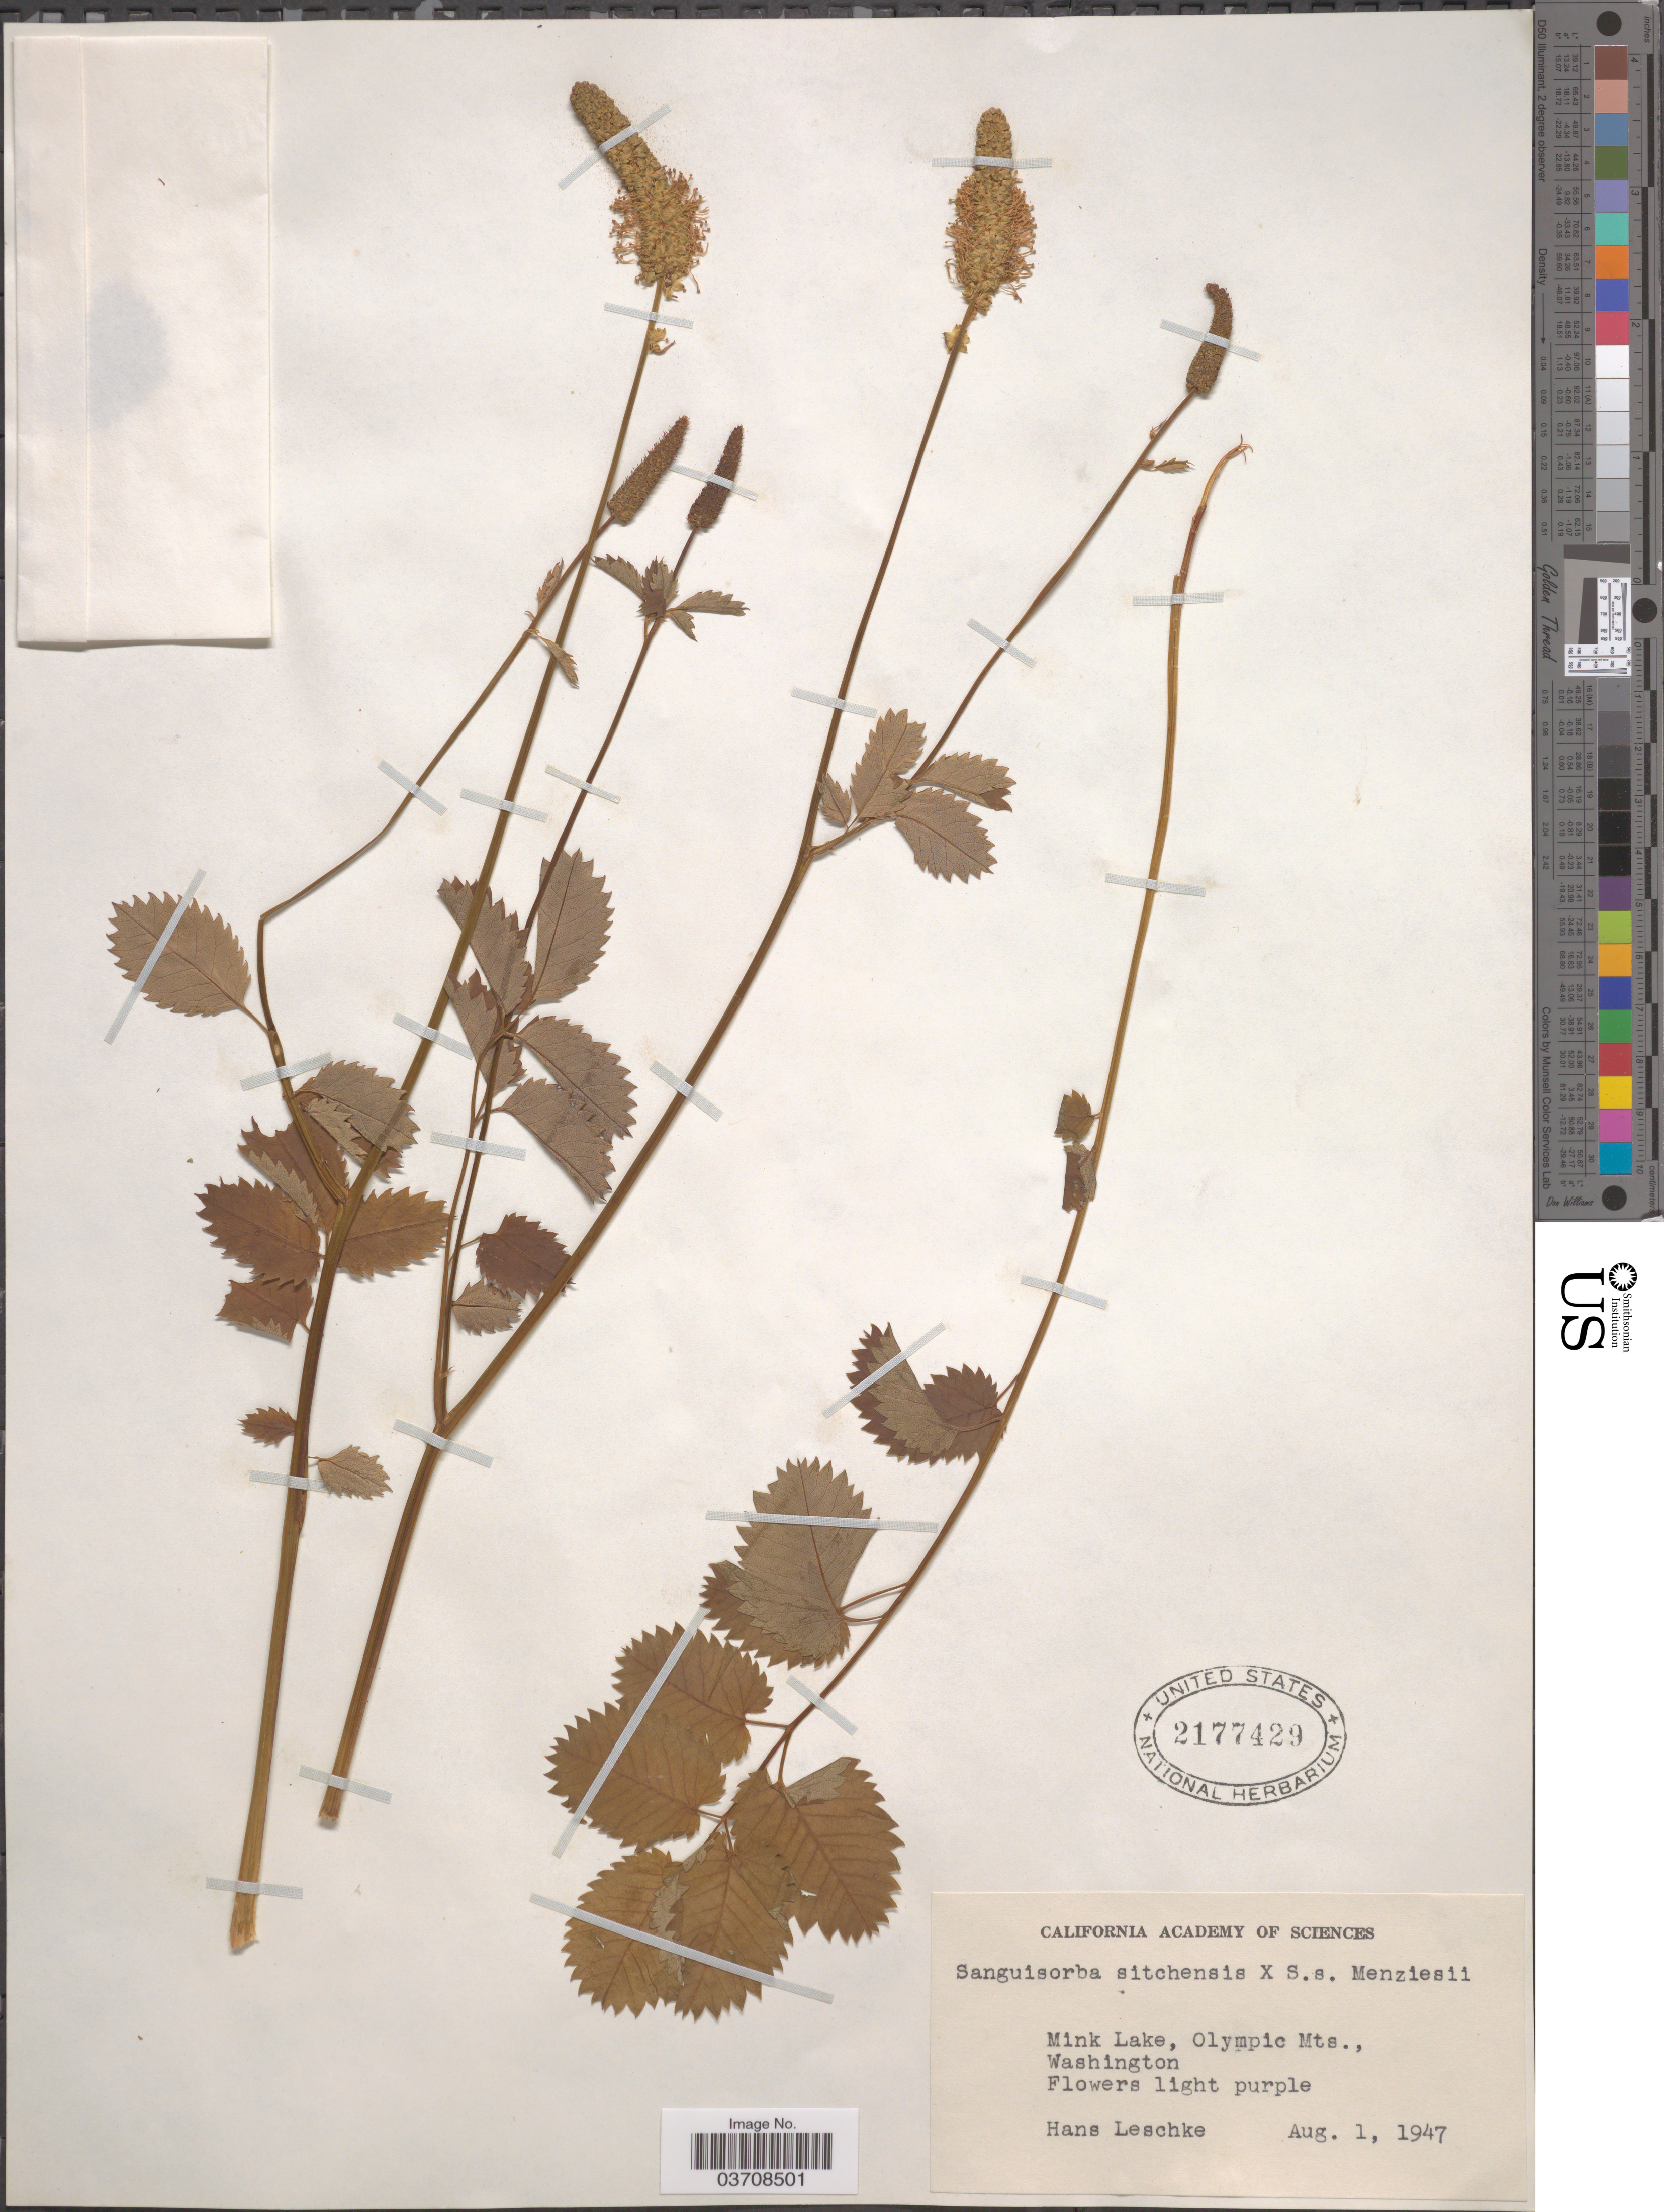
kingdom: Plantae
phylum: Tracheophyta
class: Magnoliopsida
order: Rosales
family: Rosaceae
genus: Sanguisorba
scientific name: Sanguisorba stipulata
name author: Raf.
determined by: Strong, Mark T., (BOT), Smithsonian Institution - National Museum of Natural History (UNITED STATES)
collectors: H. Leschke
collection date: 1947-08-01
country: United States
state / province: Washington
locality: Mink Lake, Olympic Mts.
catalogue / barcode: US 2177429